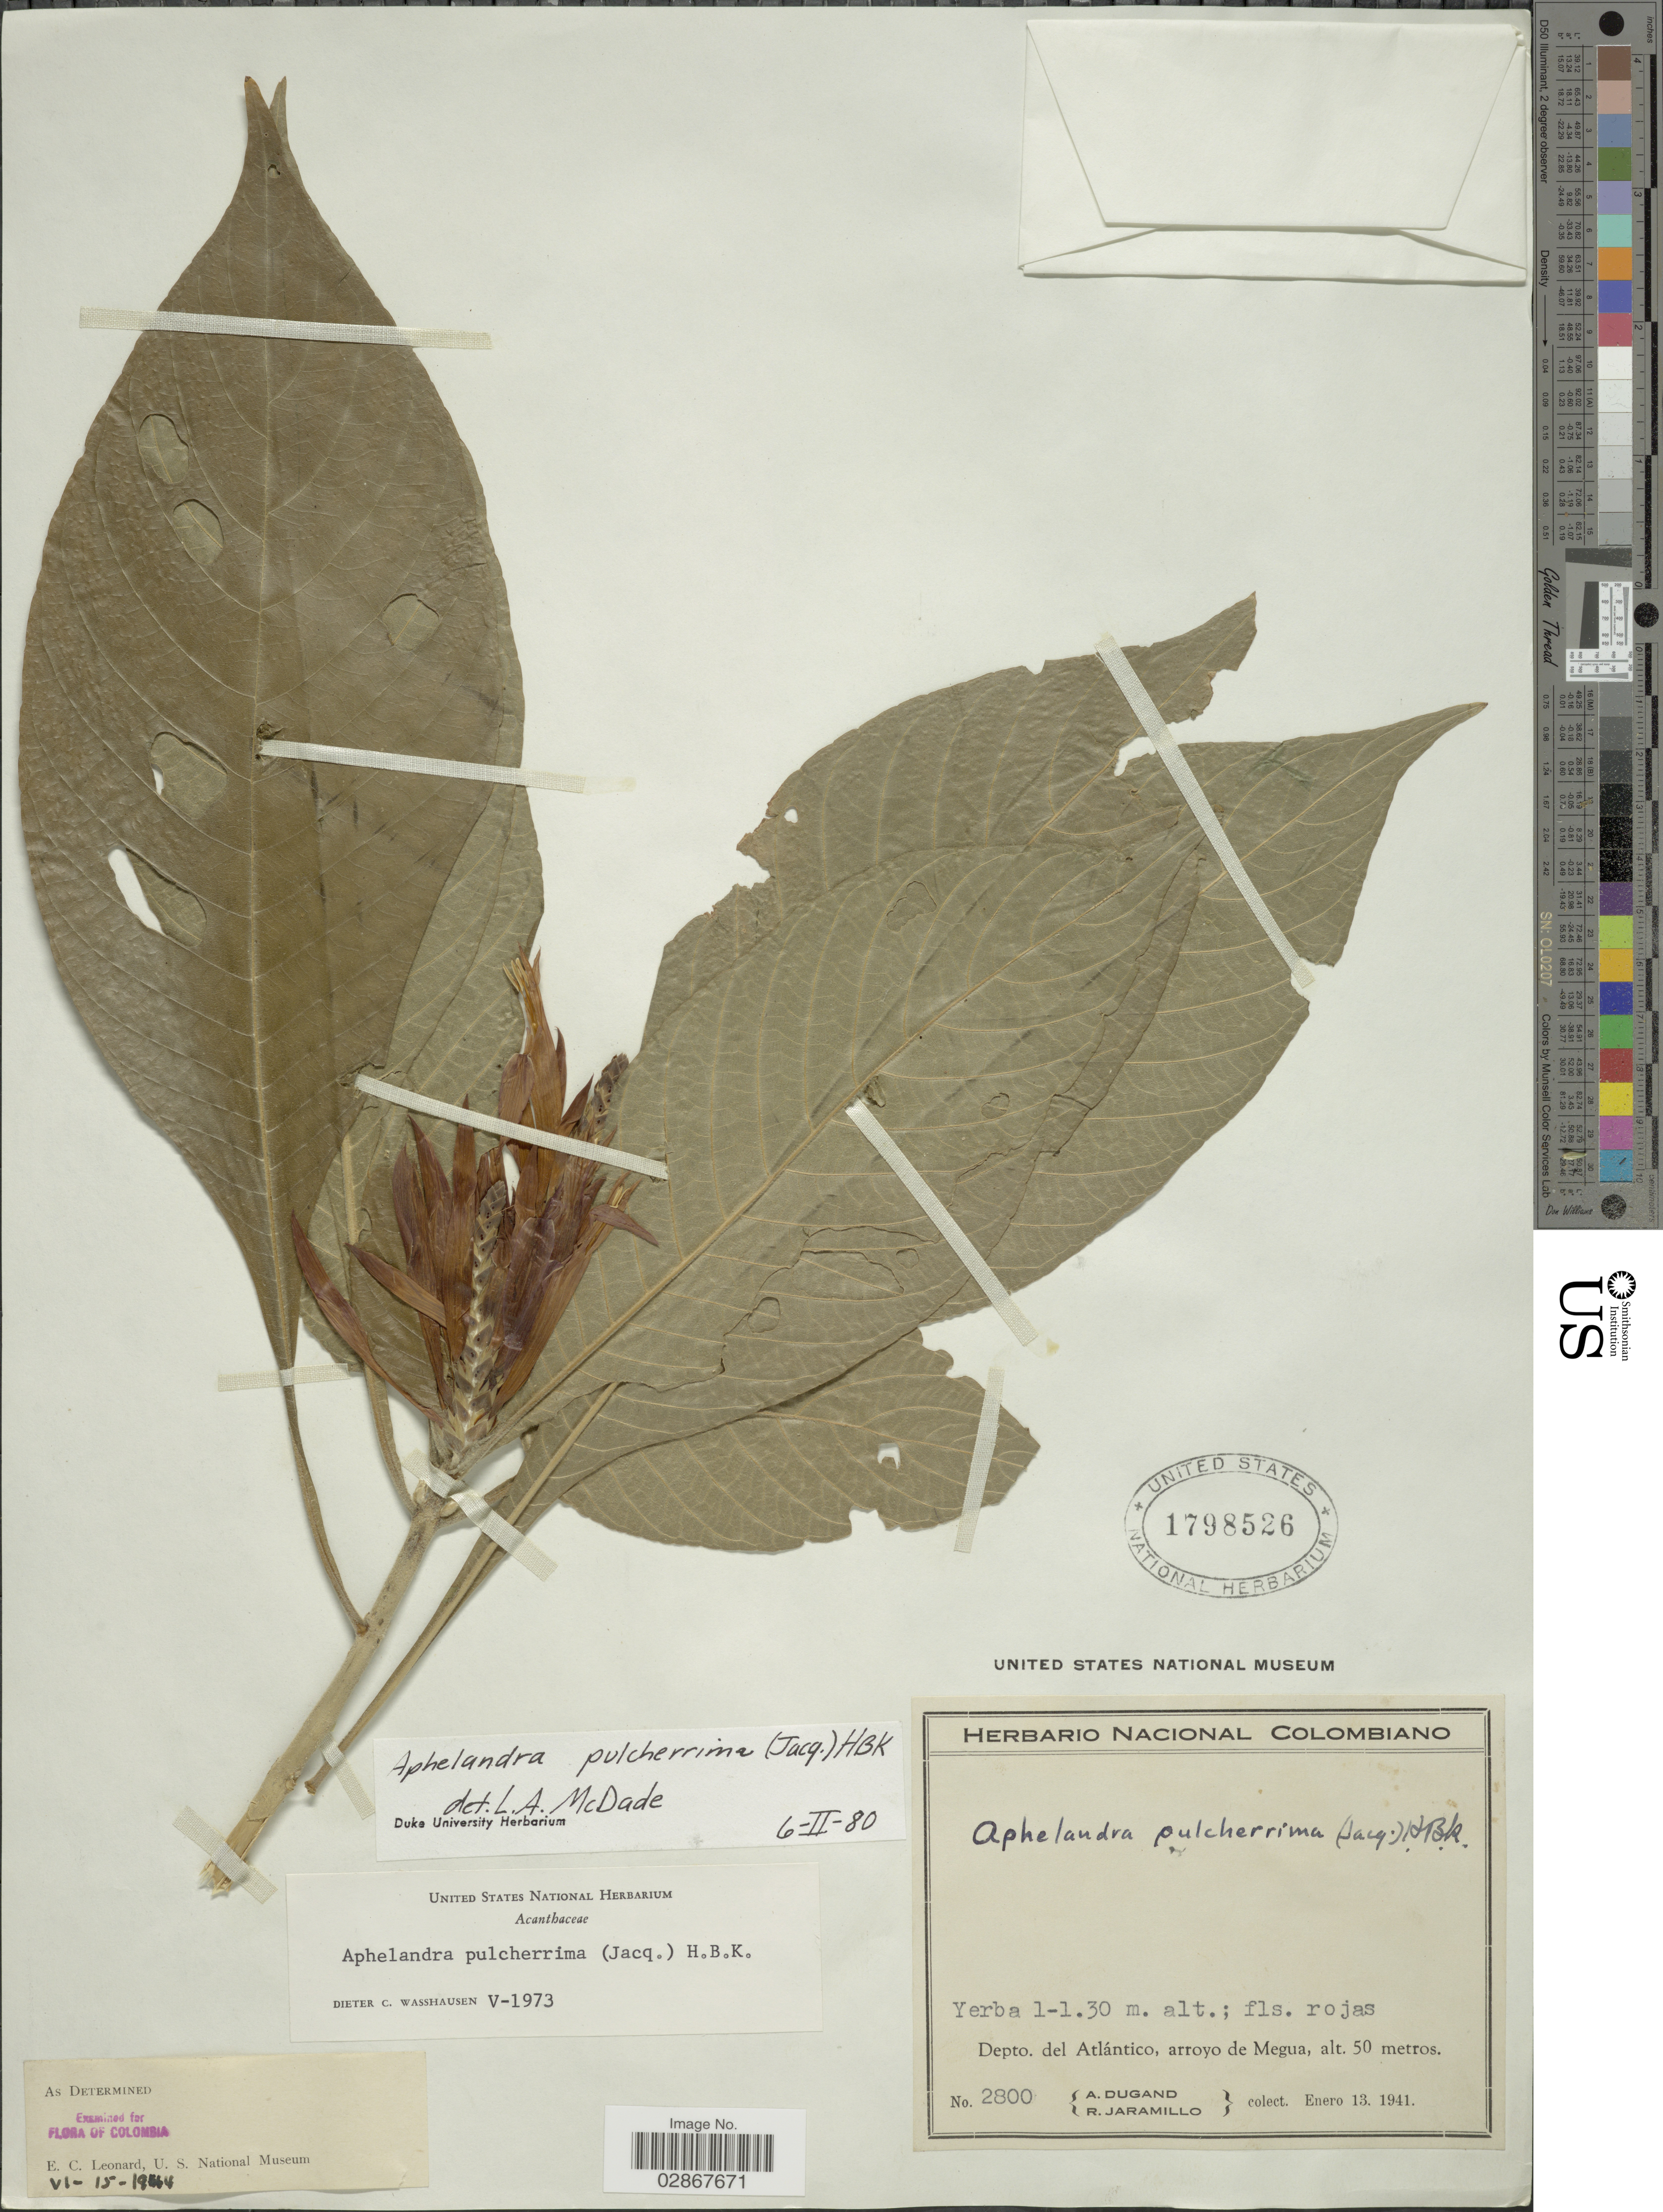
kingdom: Plantae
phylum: Tracheophyta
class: Magnoliopsida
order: Lamiales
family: Acanthaceae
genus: Aphelandra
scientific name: Aphelandra pulcherrima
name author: (Jacq.) Kunth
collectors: A. Dugand & R. Jaramillo M.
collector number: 2800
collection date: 1941-01-13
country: Colombia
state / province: Atlántico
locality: Depto. del Atlántico, arroyo de Megua.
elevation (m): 50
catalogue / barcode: US 1798526